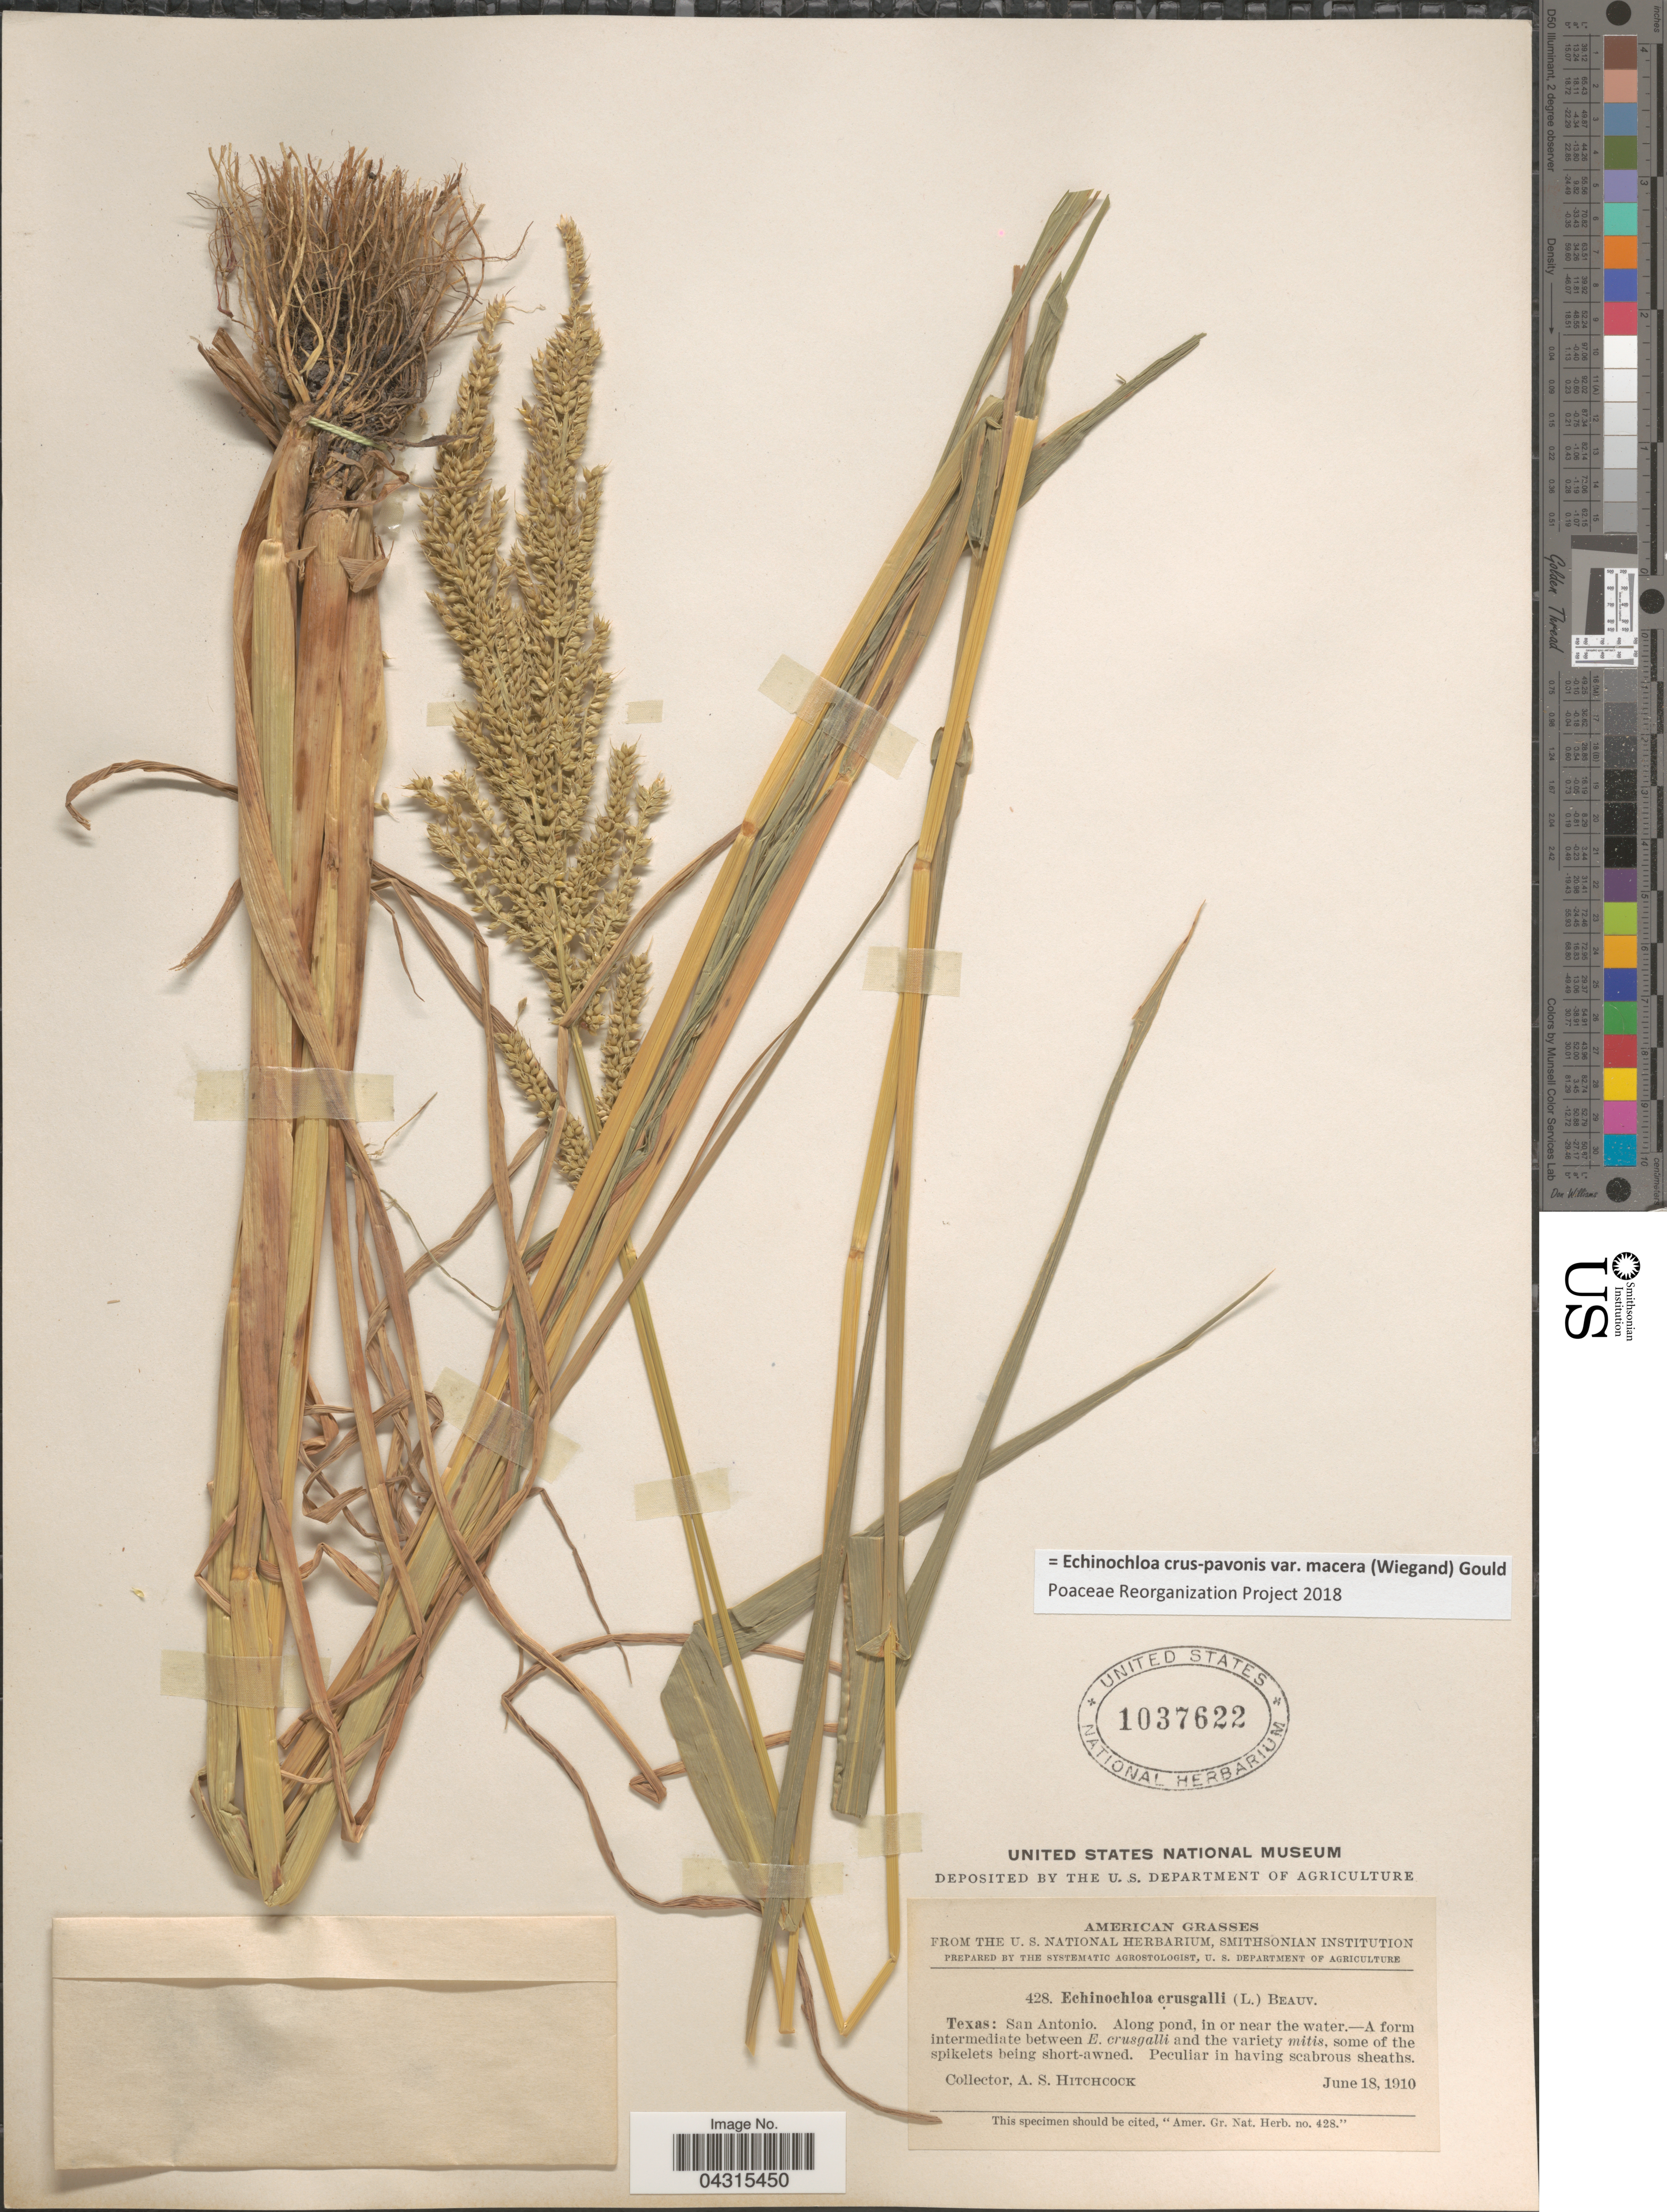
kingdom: Plantae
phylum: Tracheophyta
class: Liliopsida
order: Poales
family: Poaceae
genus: Echinochloa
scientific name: Echinochloa crus-pavonis var. macera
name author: (Wiegand) Gould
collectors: A. S. Hitchcock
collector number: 428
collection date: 1910-06-18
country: United States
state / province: Texas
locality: San Antonio. Along pond, in or near the water.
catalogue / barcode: US 1037622